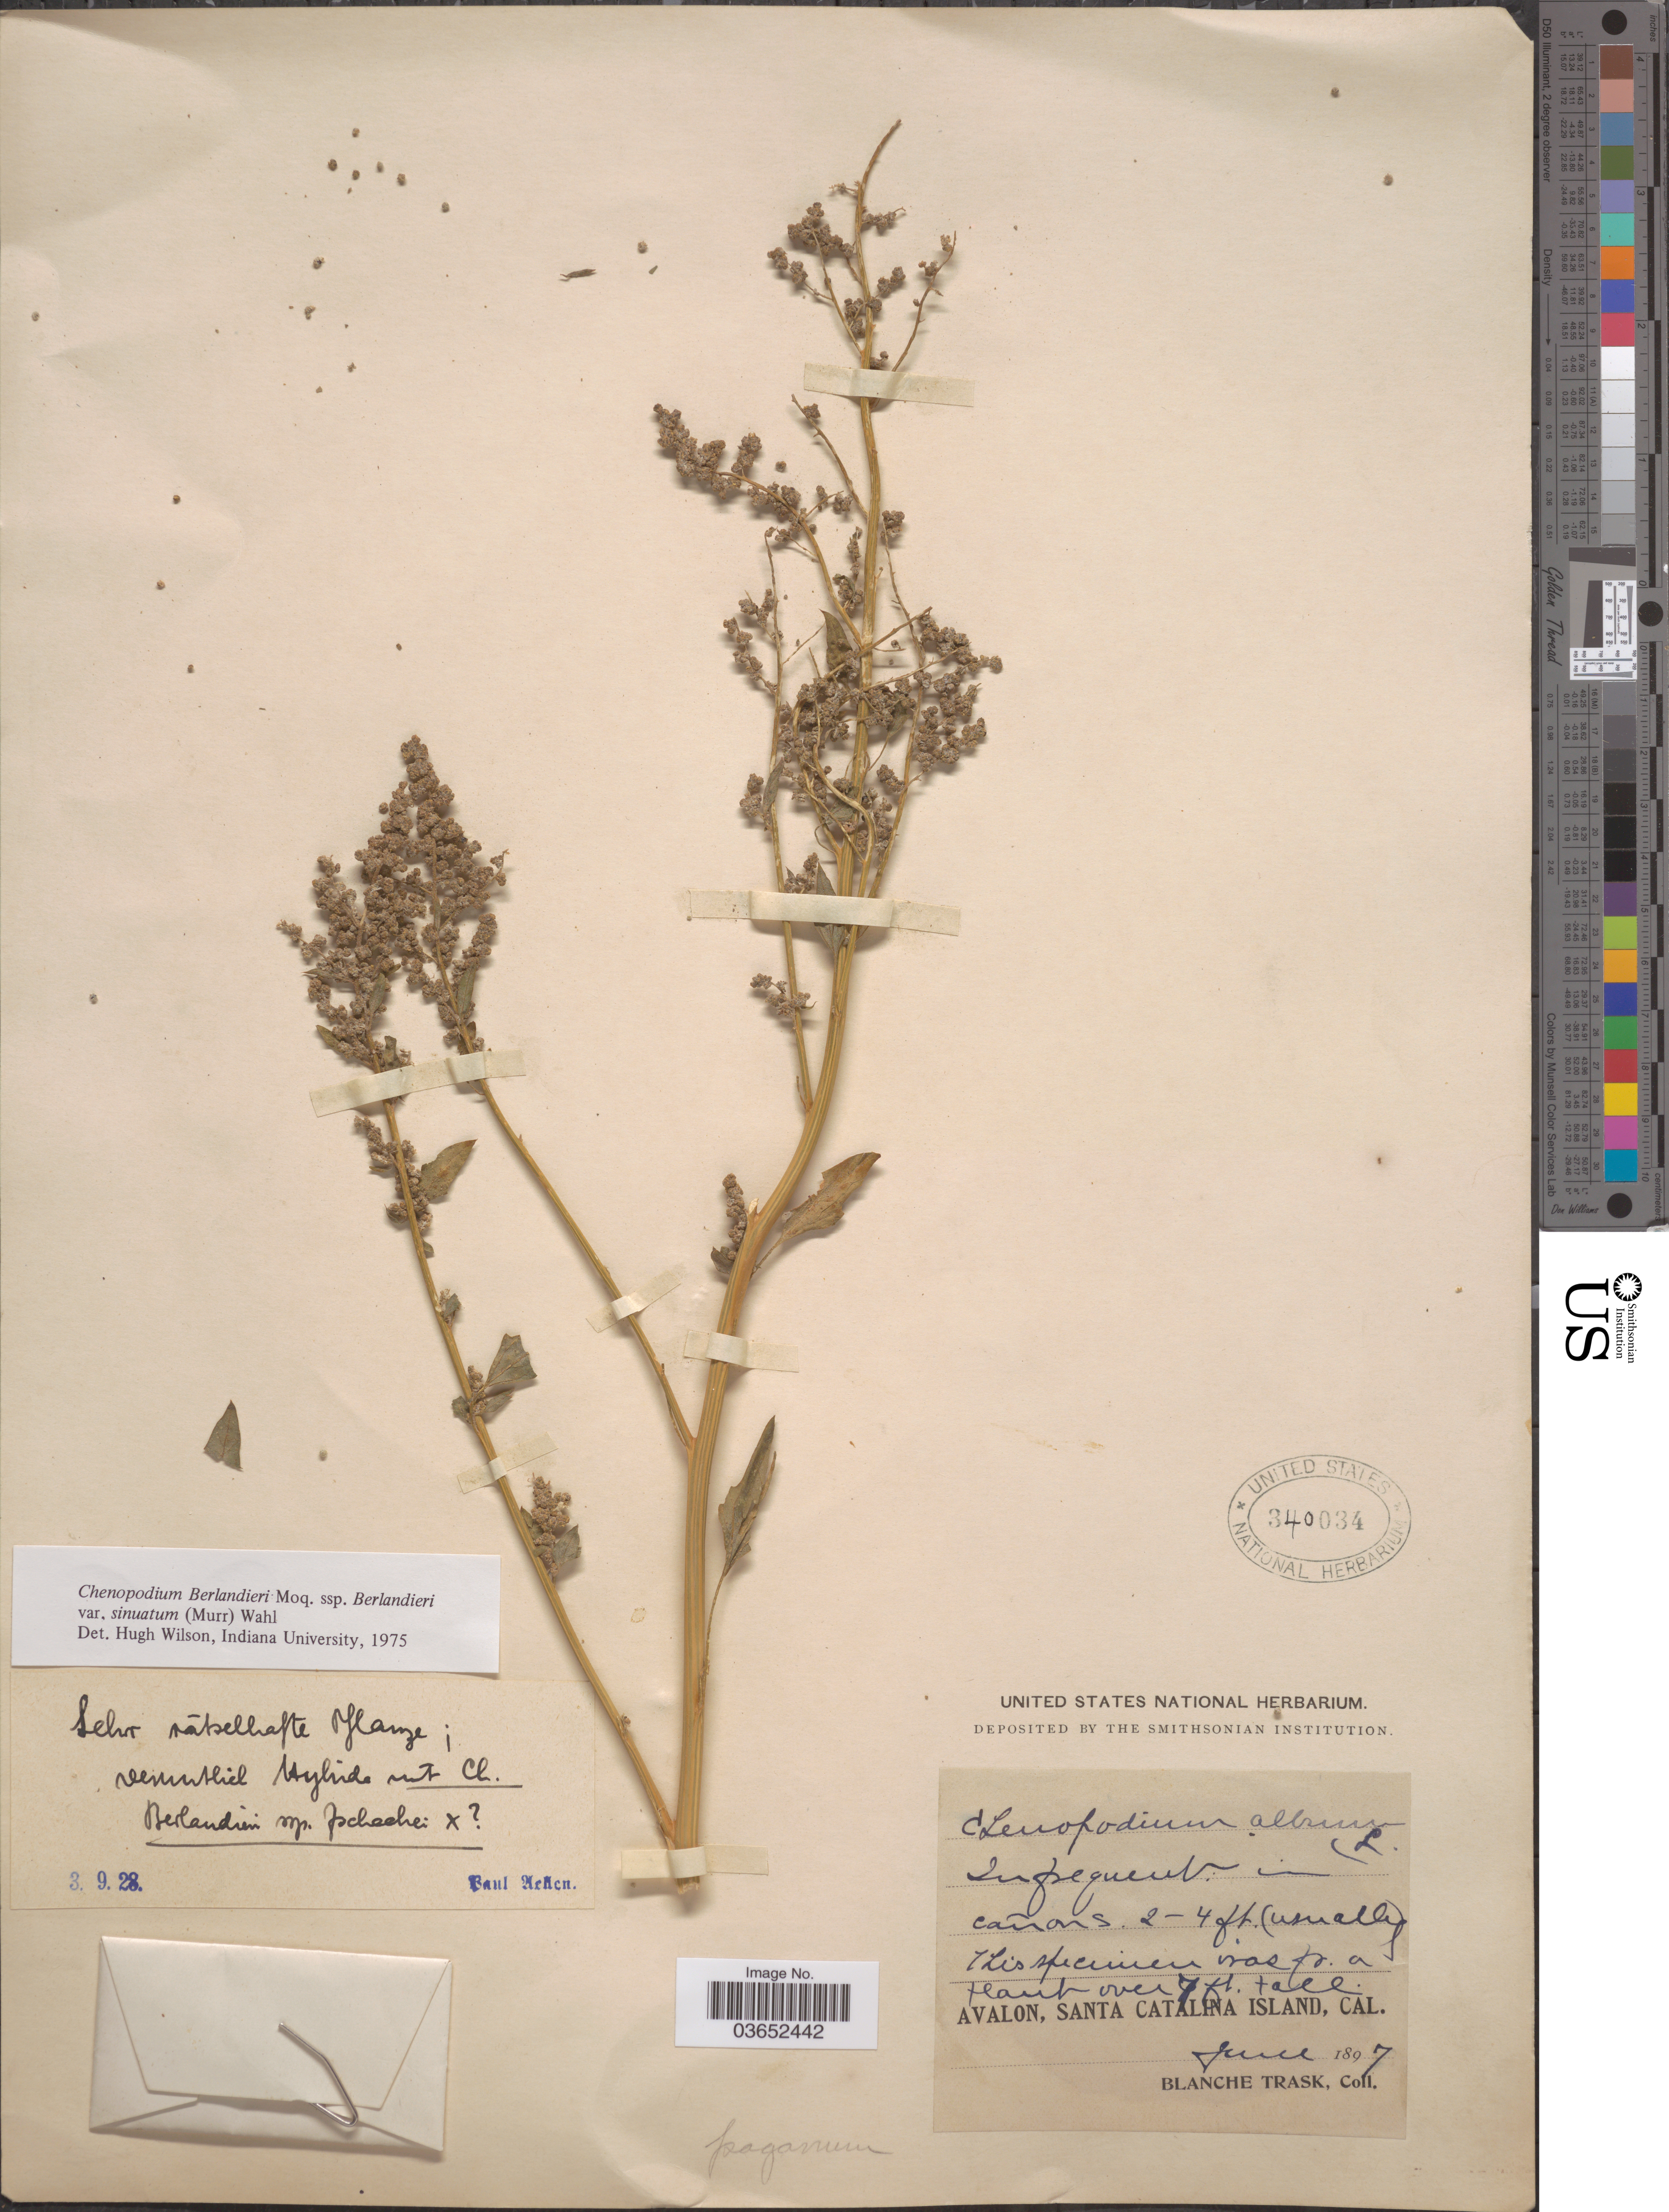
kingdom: Plantae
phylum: Tracheophyta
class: Magnoliopsida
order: Caryophyllales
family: Amaranthaceae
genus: Chenopodium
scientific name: Chenopodium berlandieri var. sinuatum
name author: (Murr.) Wahl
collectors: B. Trask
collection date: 1897-06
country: United States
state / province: California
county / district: Los Angeles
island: Santa Catalina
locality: Cañons. Avalon, Santa Catalina Island.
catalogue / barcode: US 340034